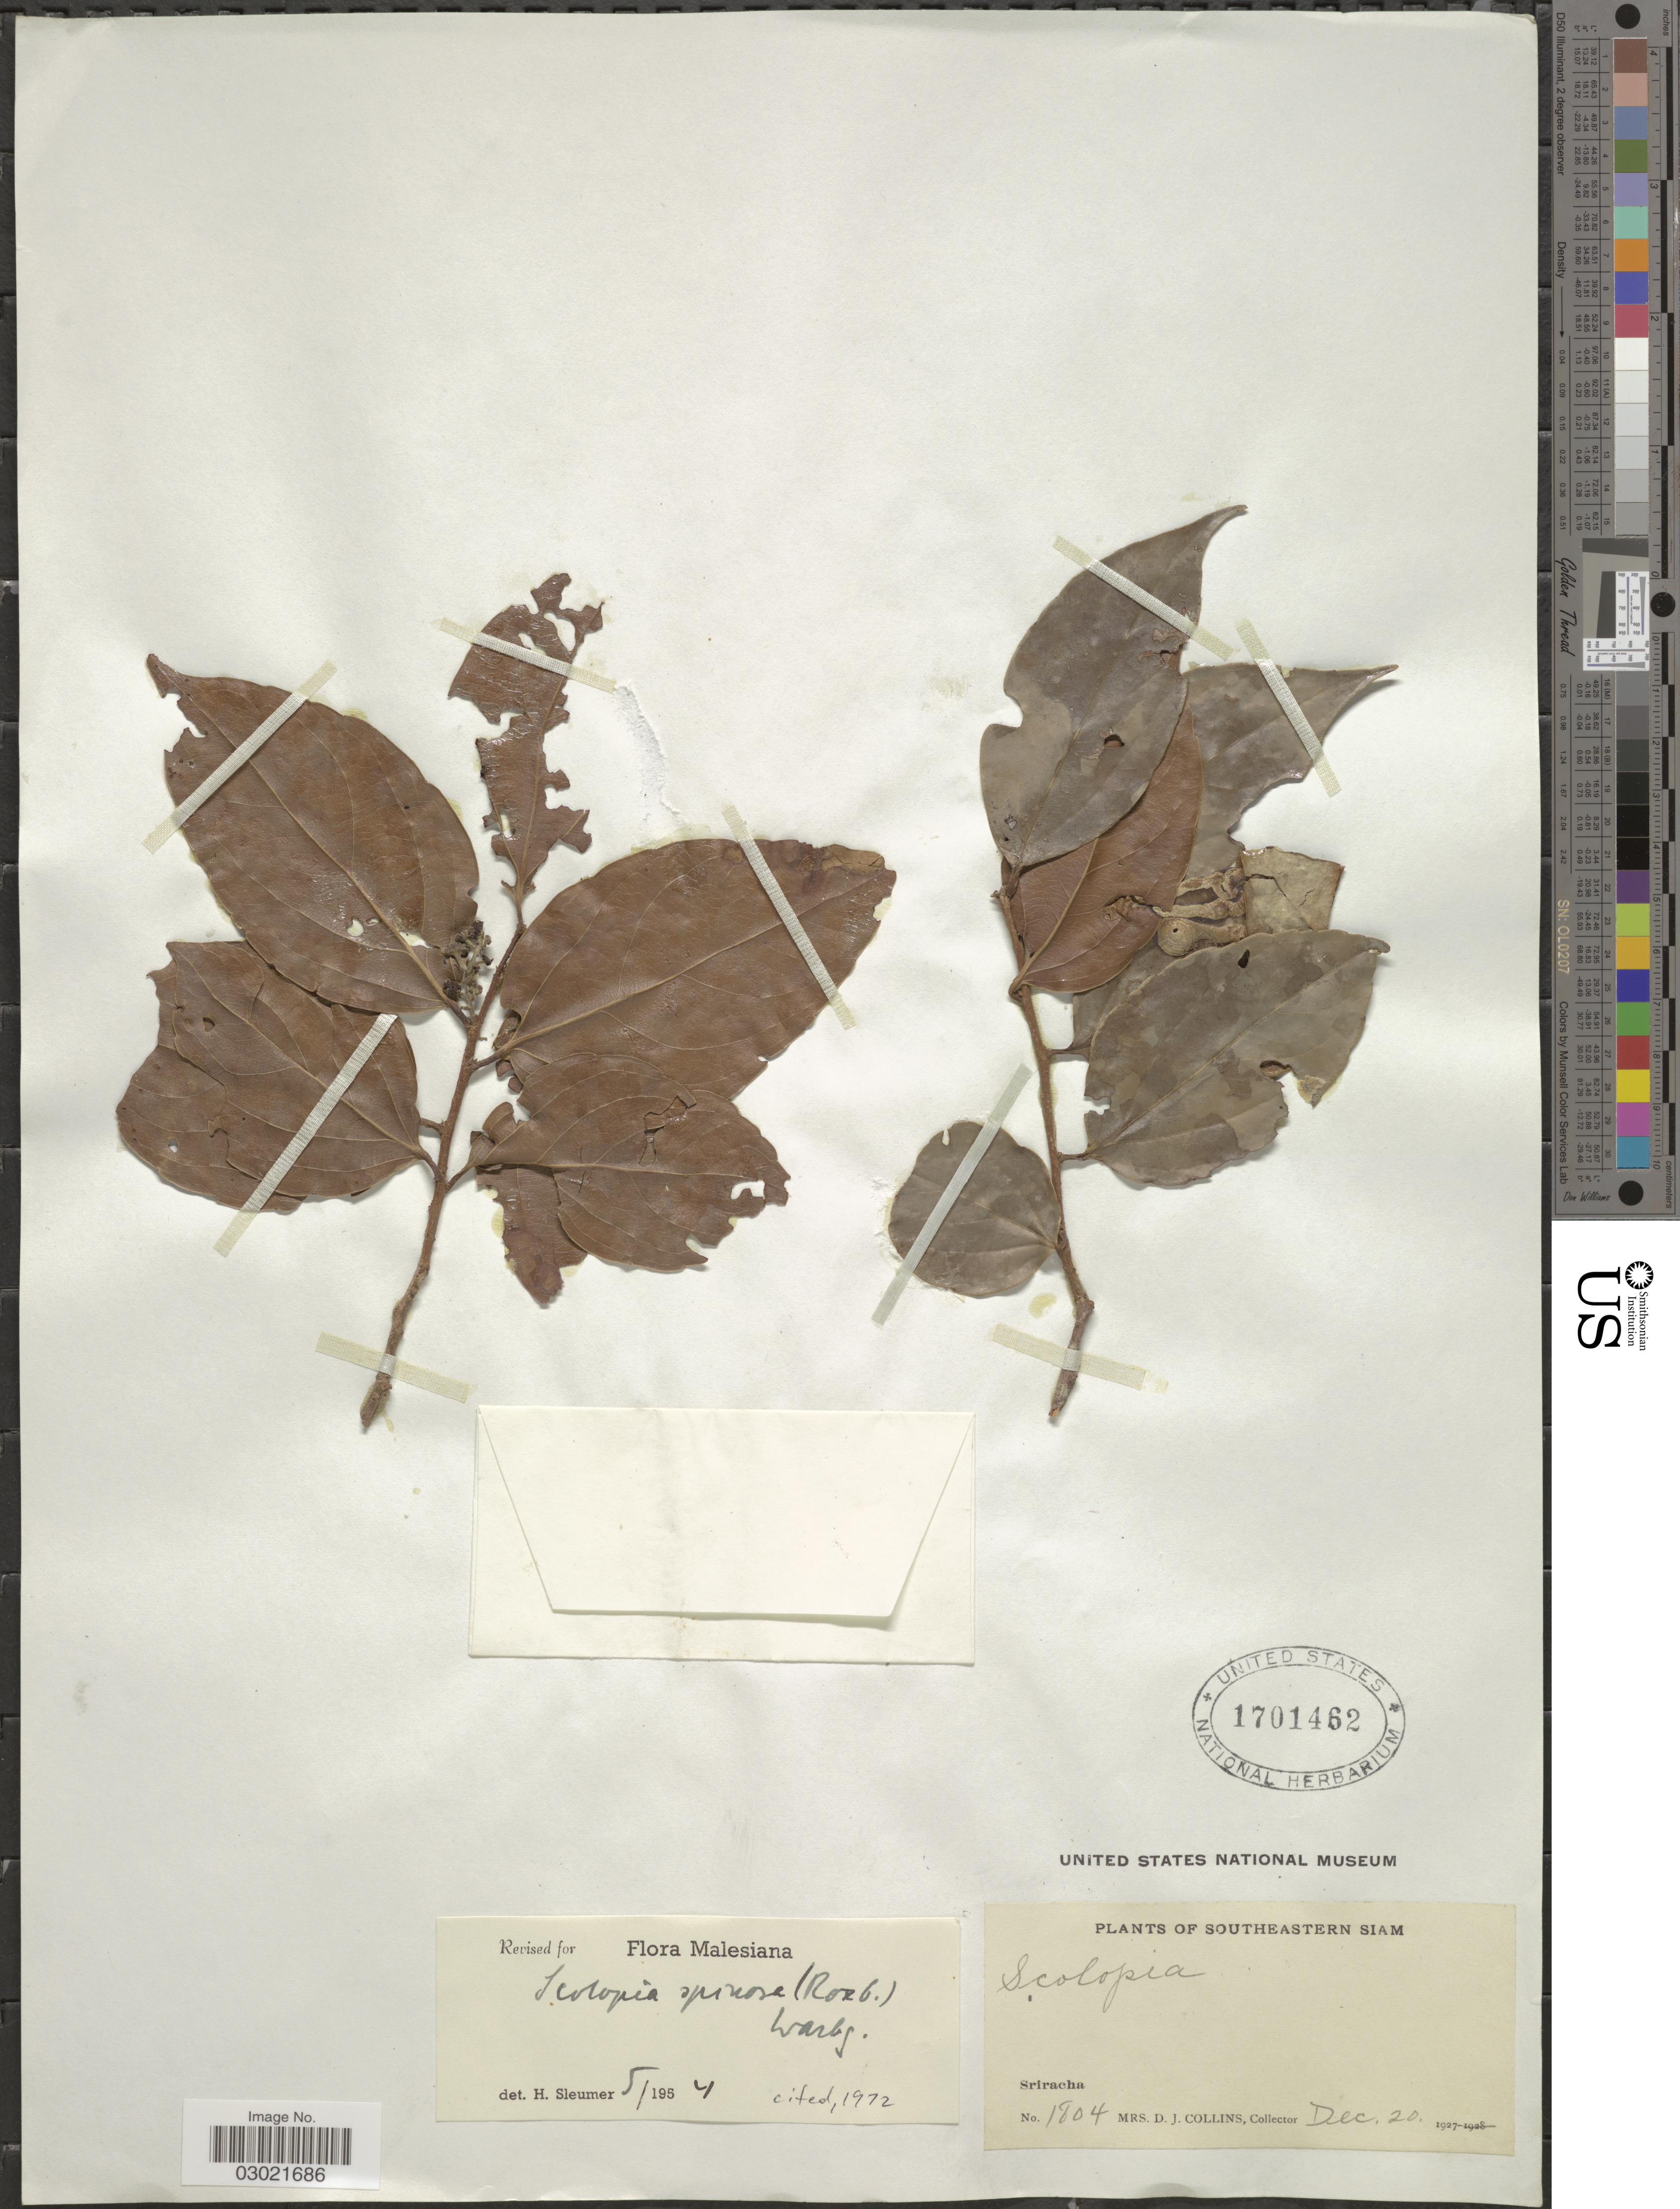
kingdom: Plantae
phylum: Tracheophyta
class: Magnoliopsida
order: Malpighiales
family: Salicaceae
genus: Scolopia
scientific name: Scolopia spinosa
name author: (Roxb.) Warb.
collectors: Mrs. D. J. Collins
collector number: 1804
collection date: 1927-12-20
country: Thailand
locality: Southeastern Siam. Sriracha.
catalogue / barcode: US 1701462